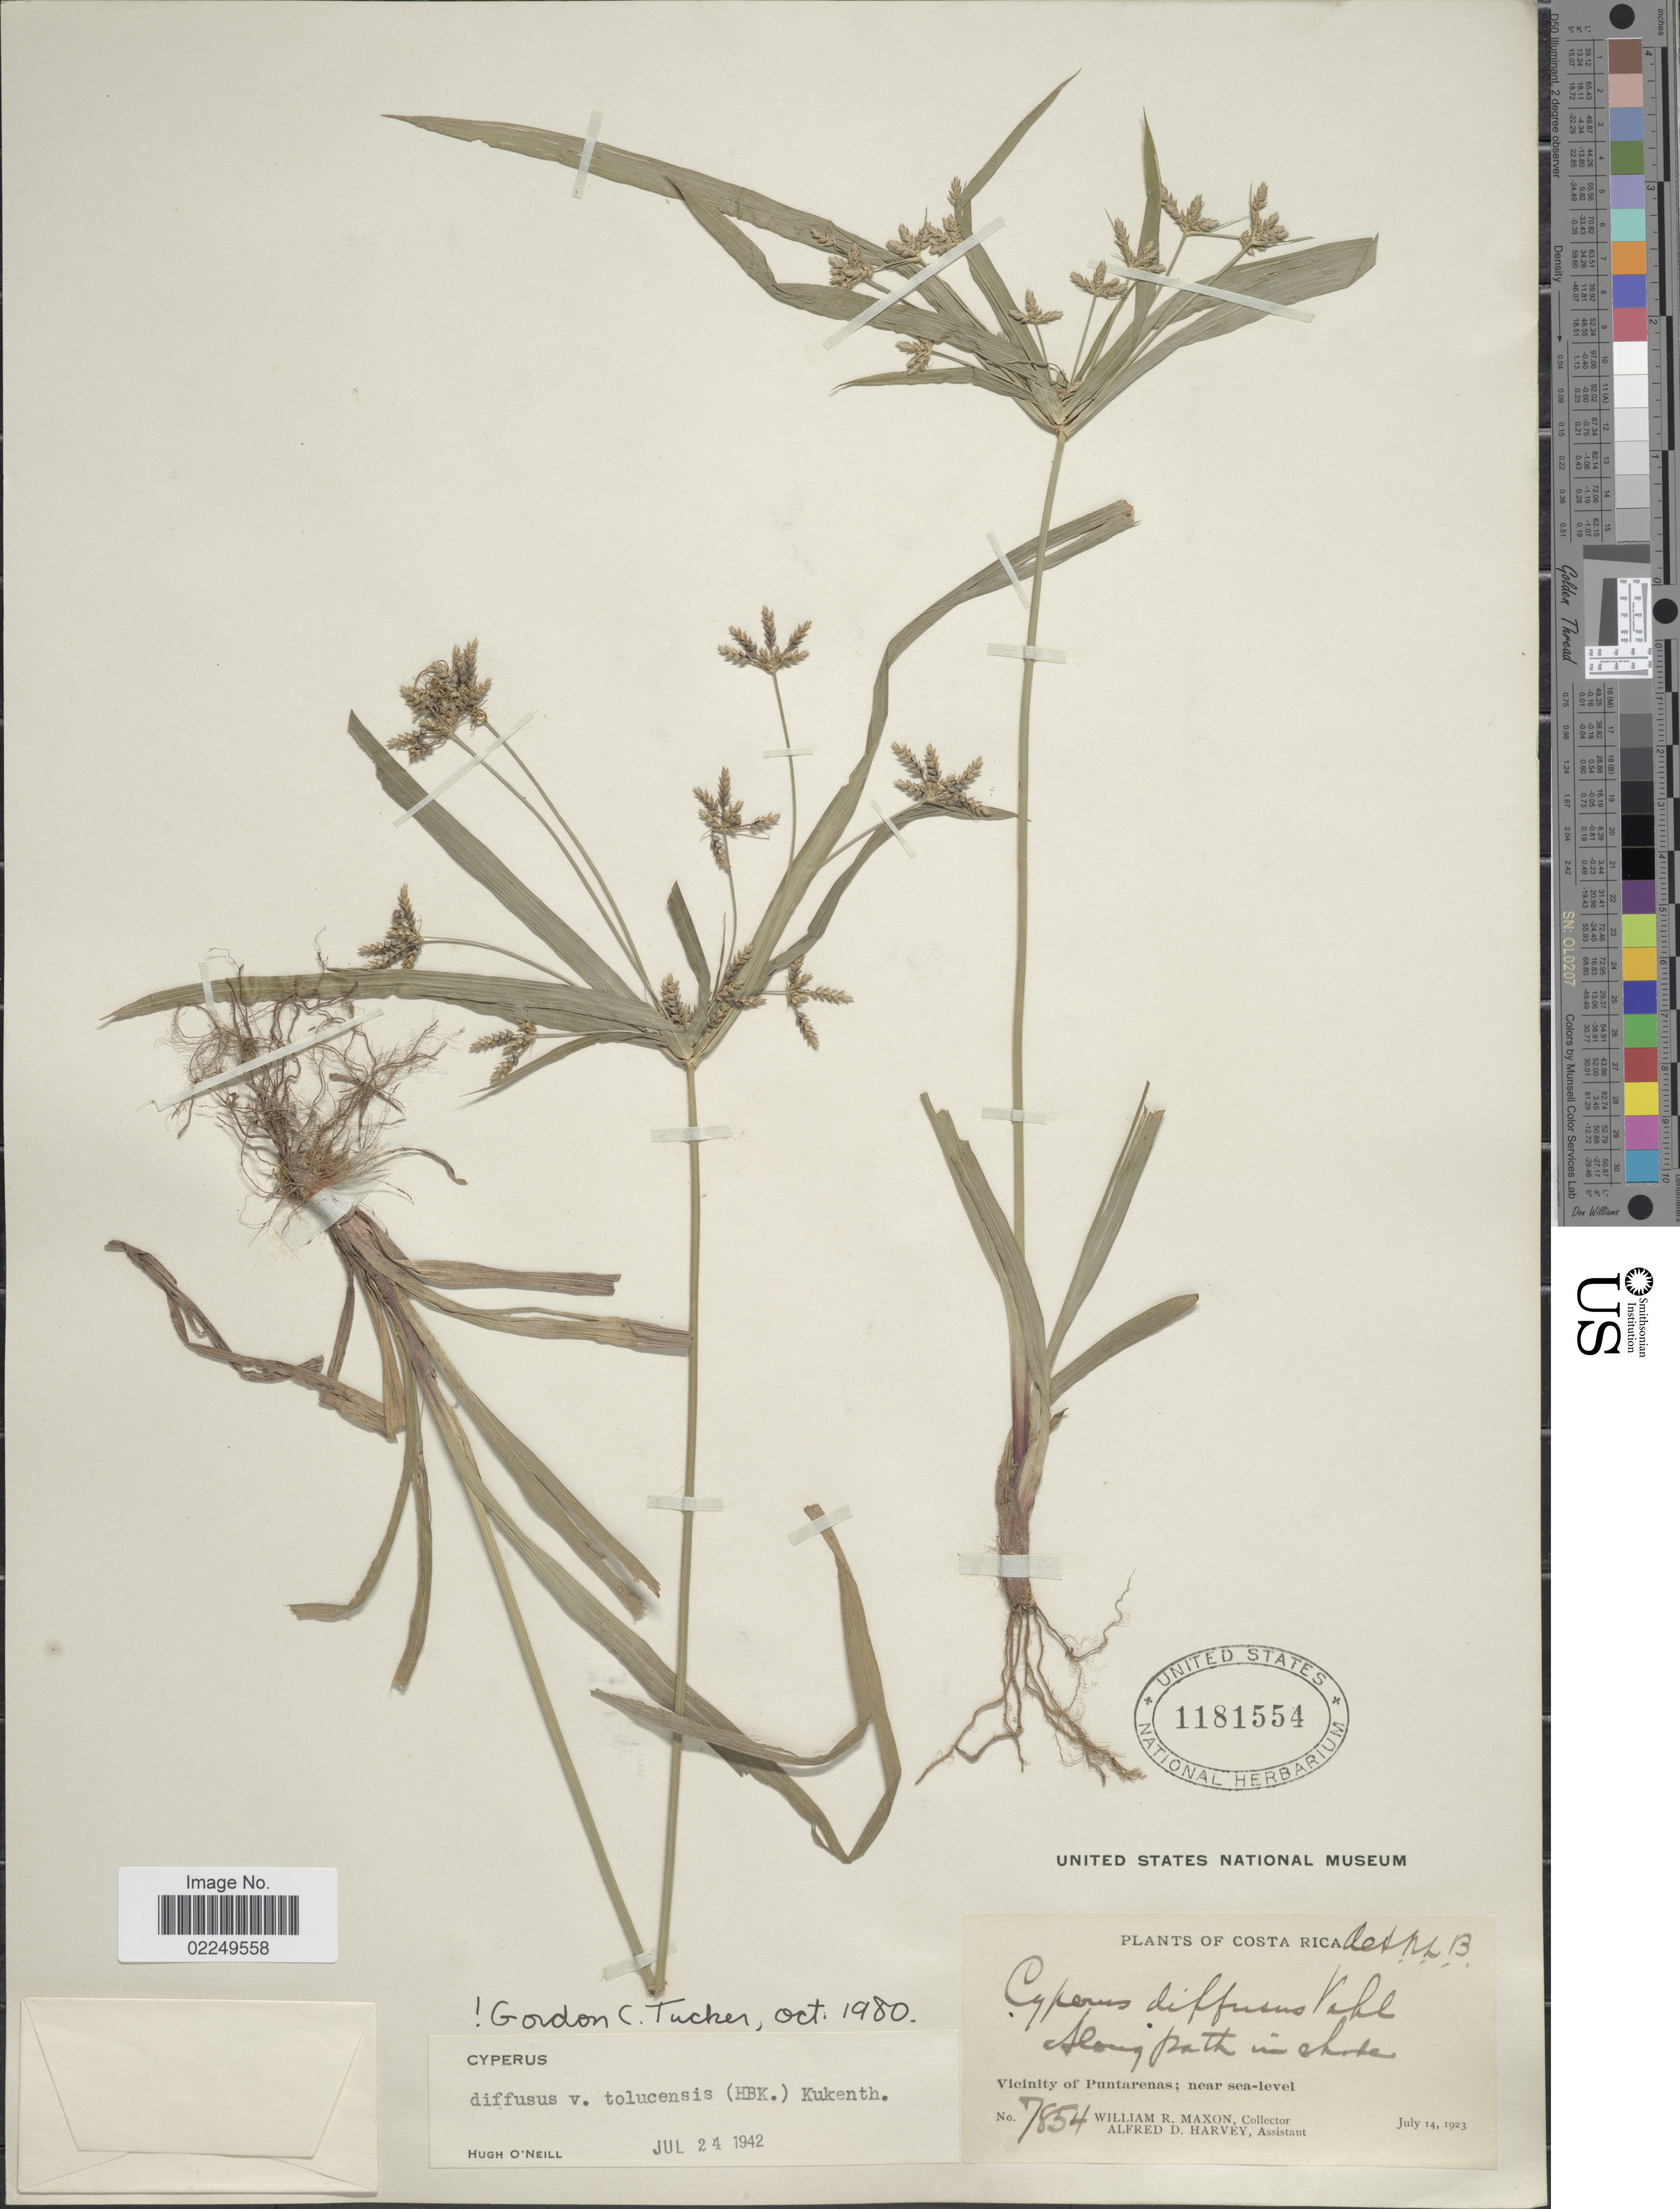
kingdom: Plantae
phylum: Tracheophyta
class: Liliopsida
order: Poales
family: Cyperaceae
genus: Cyperus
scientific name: Cyperus laxus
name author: Lam.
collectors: W. R. Maxon & A. D. Harvey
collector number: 7854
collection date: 1923-07-14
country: Costa Rica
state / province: Puntarenas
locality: Vicinity of Puntarenas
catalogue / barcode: US 1181554